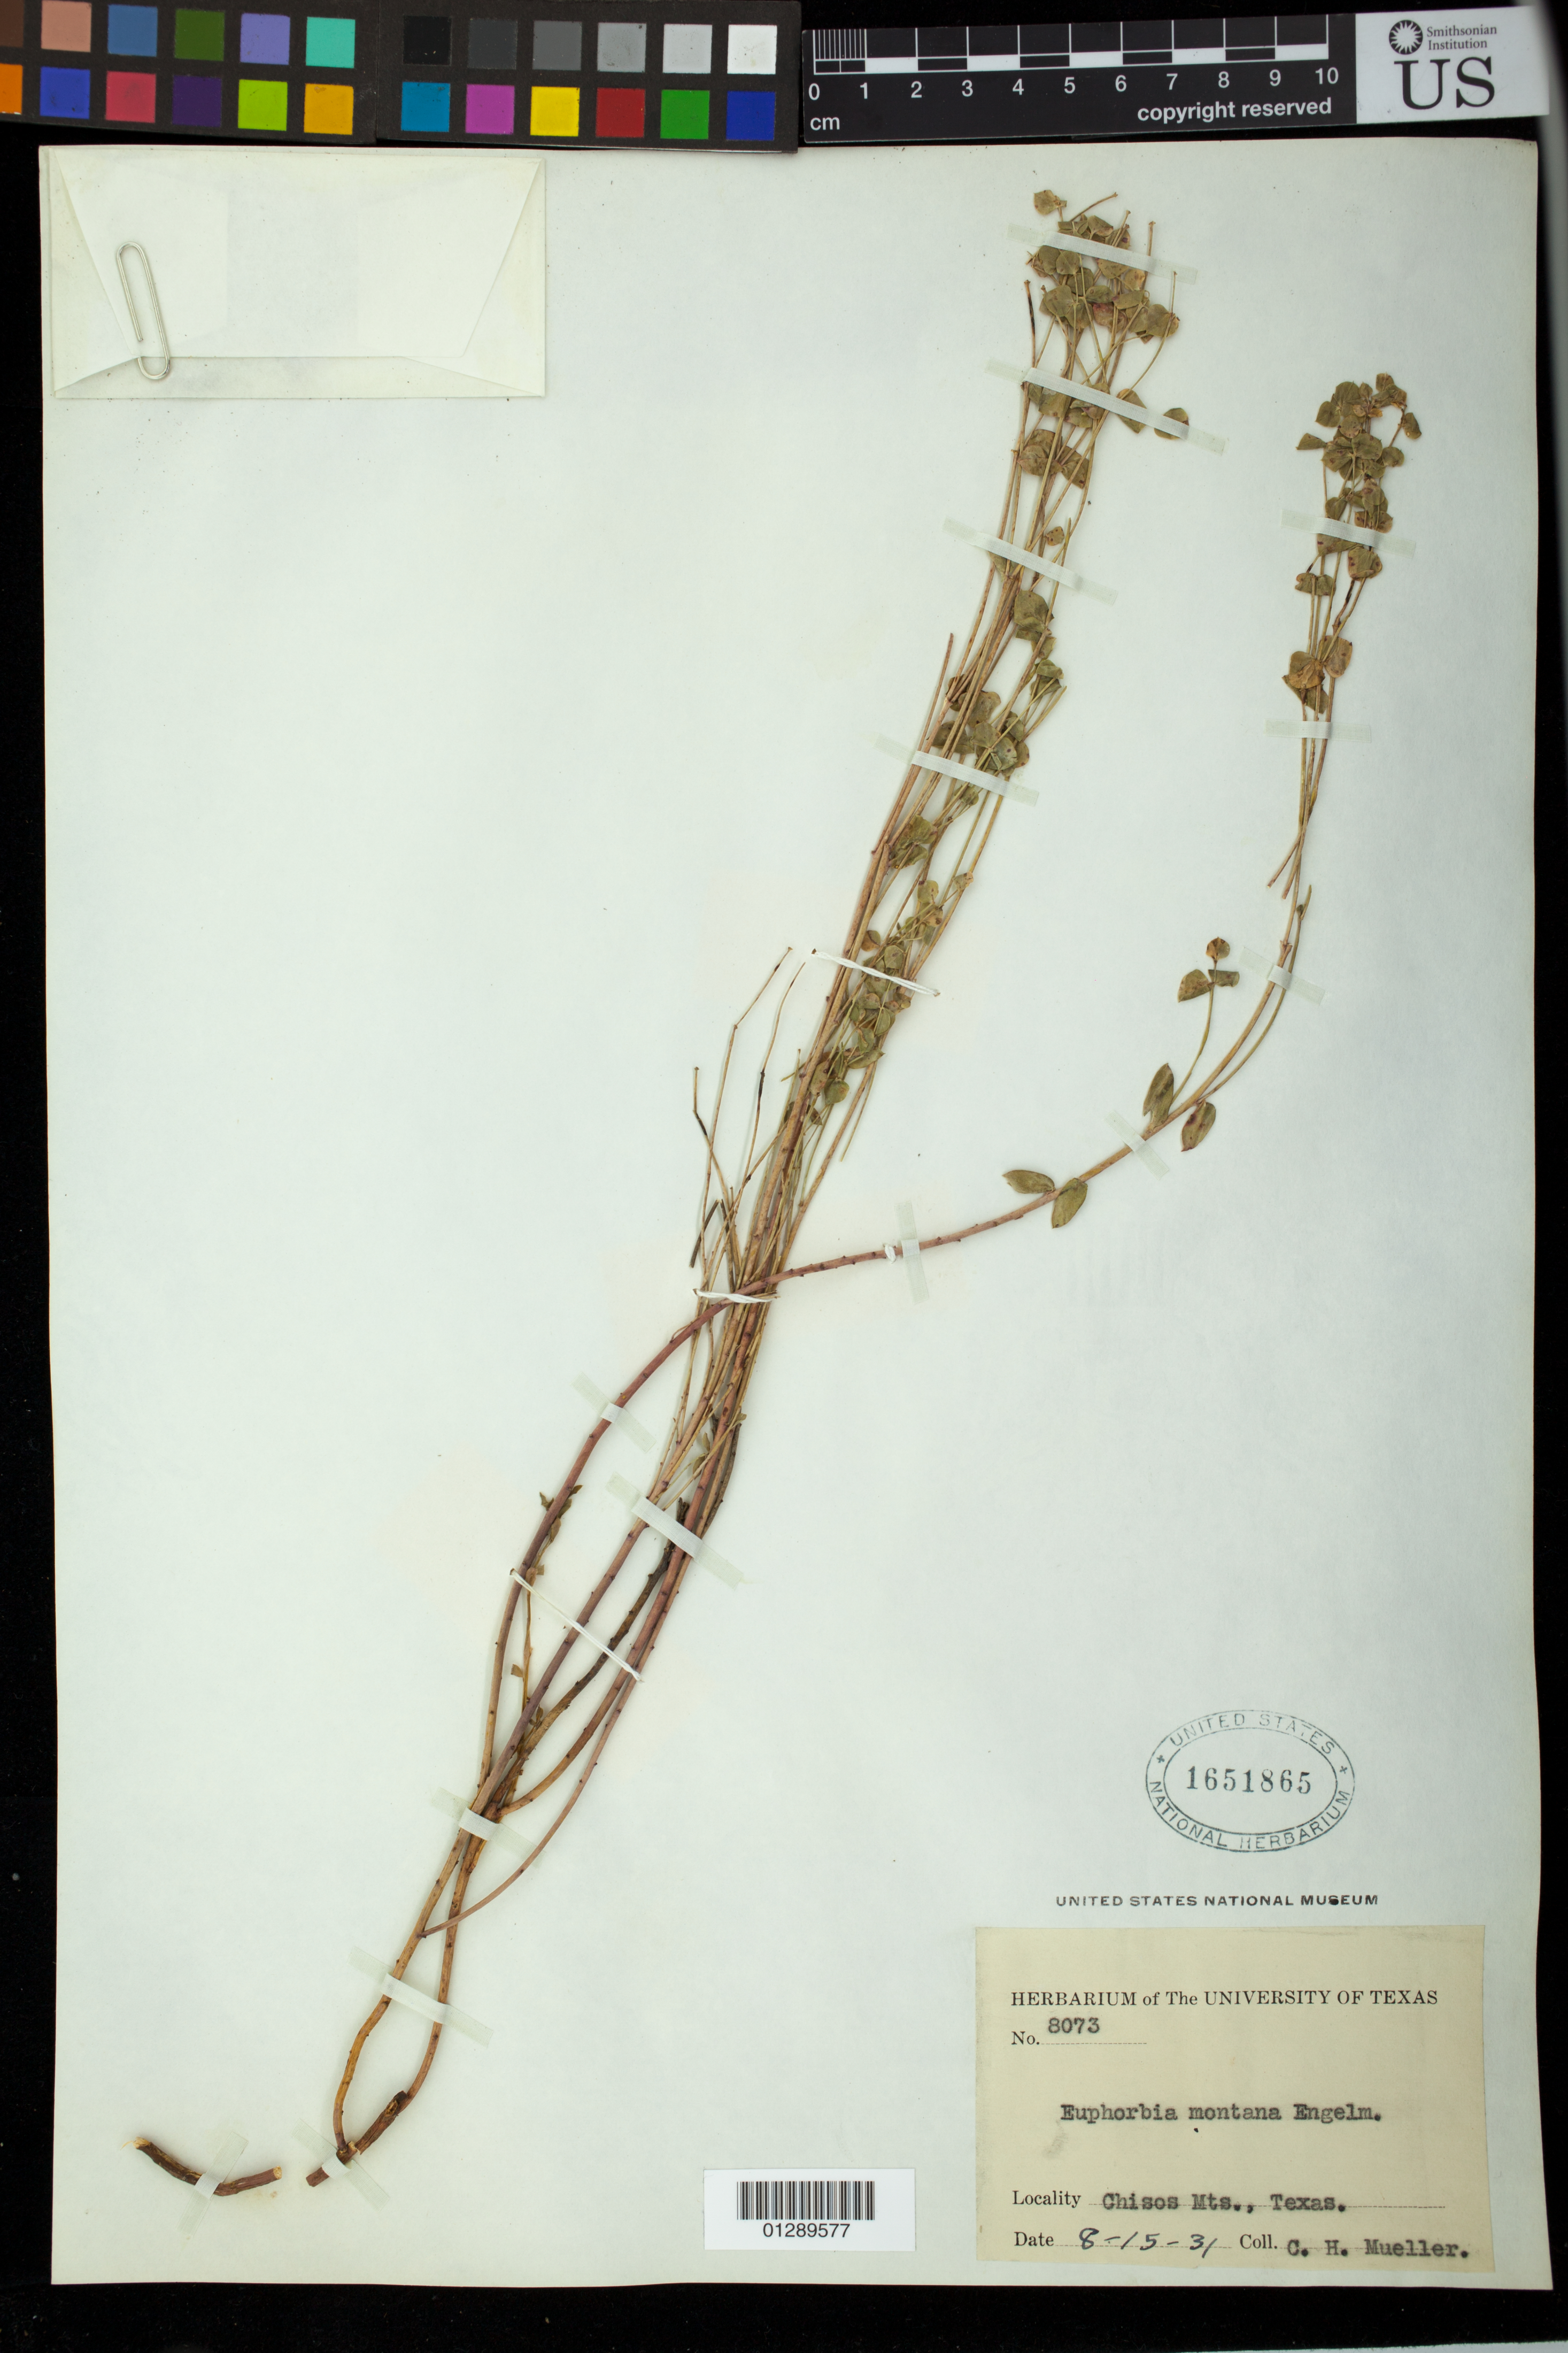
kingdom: Plantae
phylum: Tracheophyta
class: Magnoliopsida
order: Malpighiales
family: Euphorbiaceae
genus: Euphorbia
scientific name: Euphorbia brachycera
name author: Engelm. in Emory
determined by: Mayfield, M. H.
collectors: C. H. Mueller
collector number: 8073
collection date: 1931-08-15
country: United States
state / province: Texas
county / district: Brewster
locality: Chisos Mts.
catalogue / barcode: US 1651865